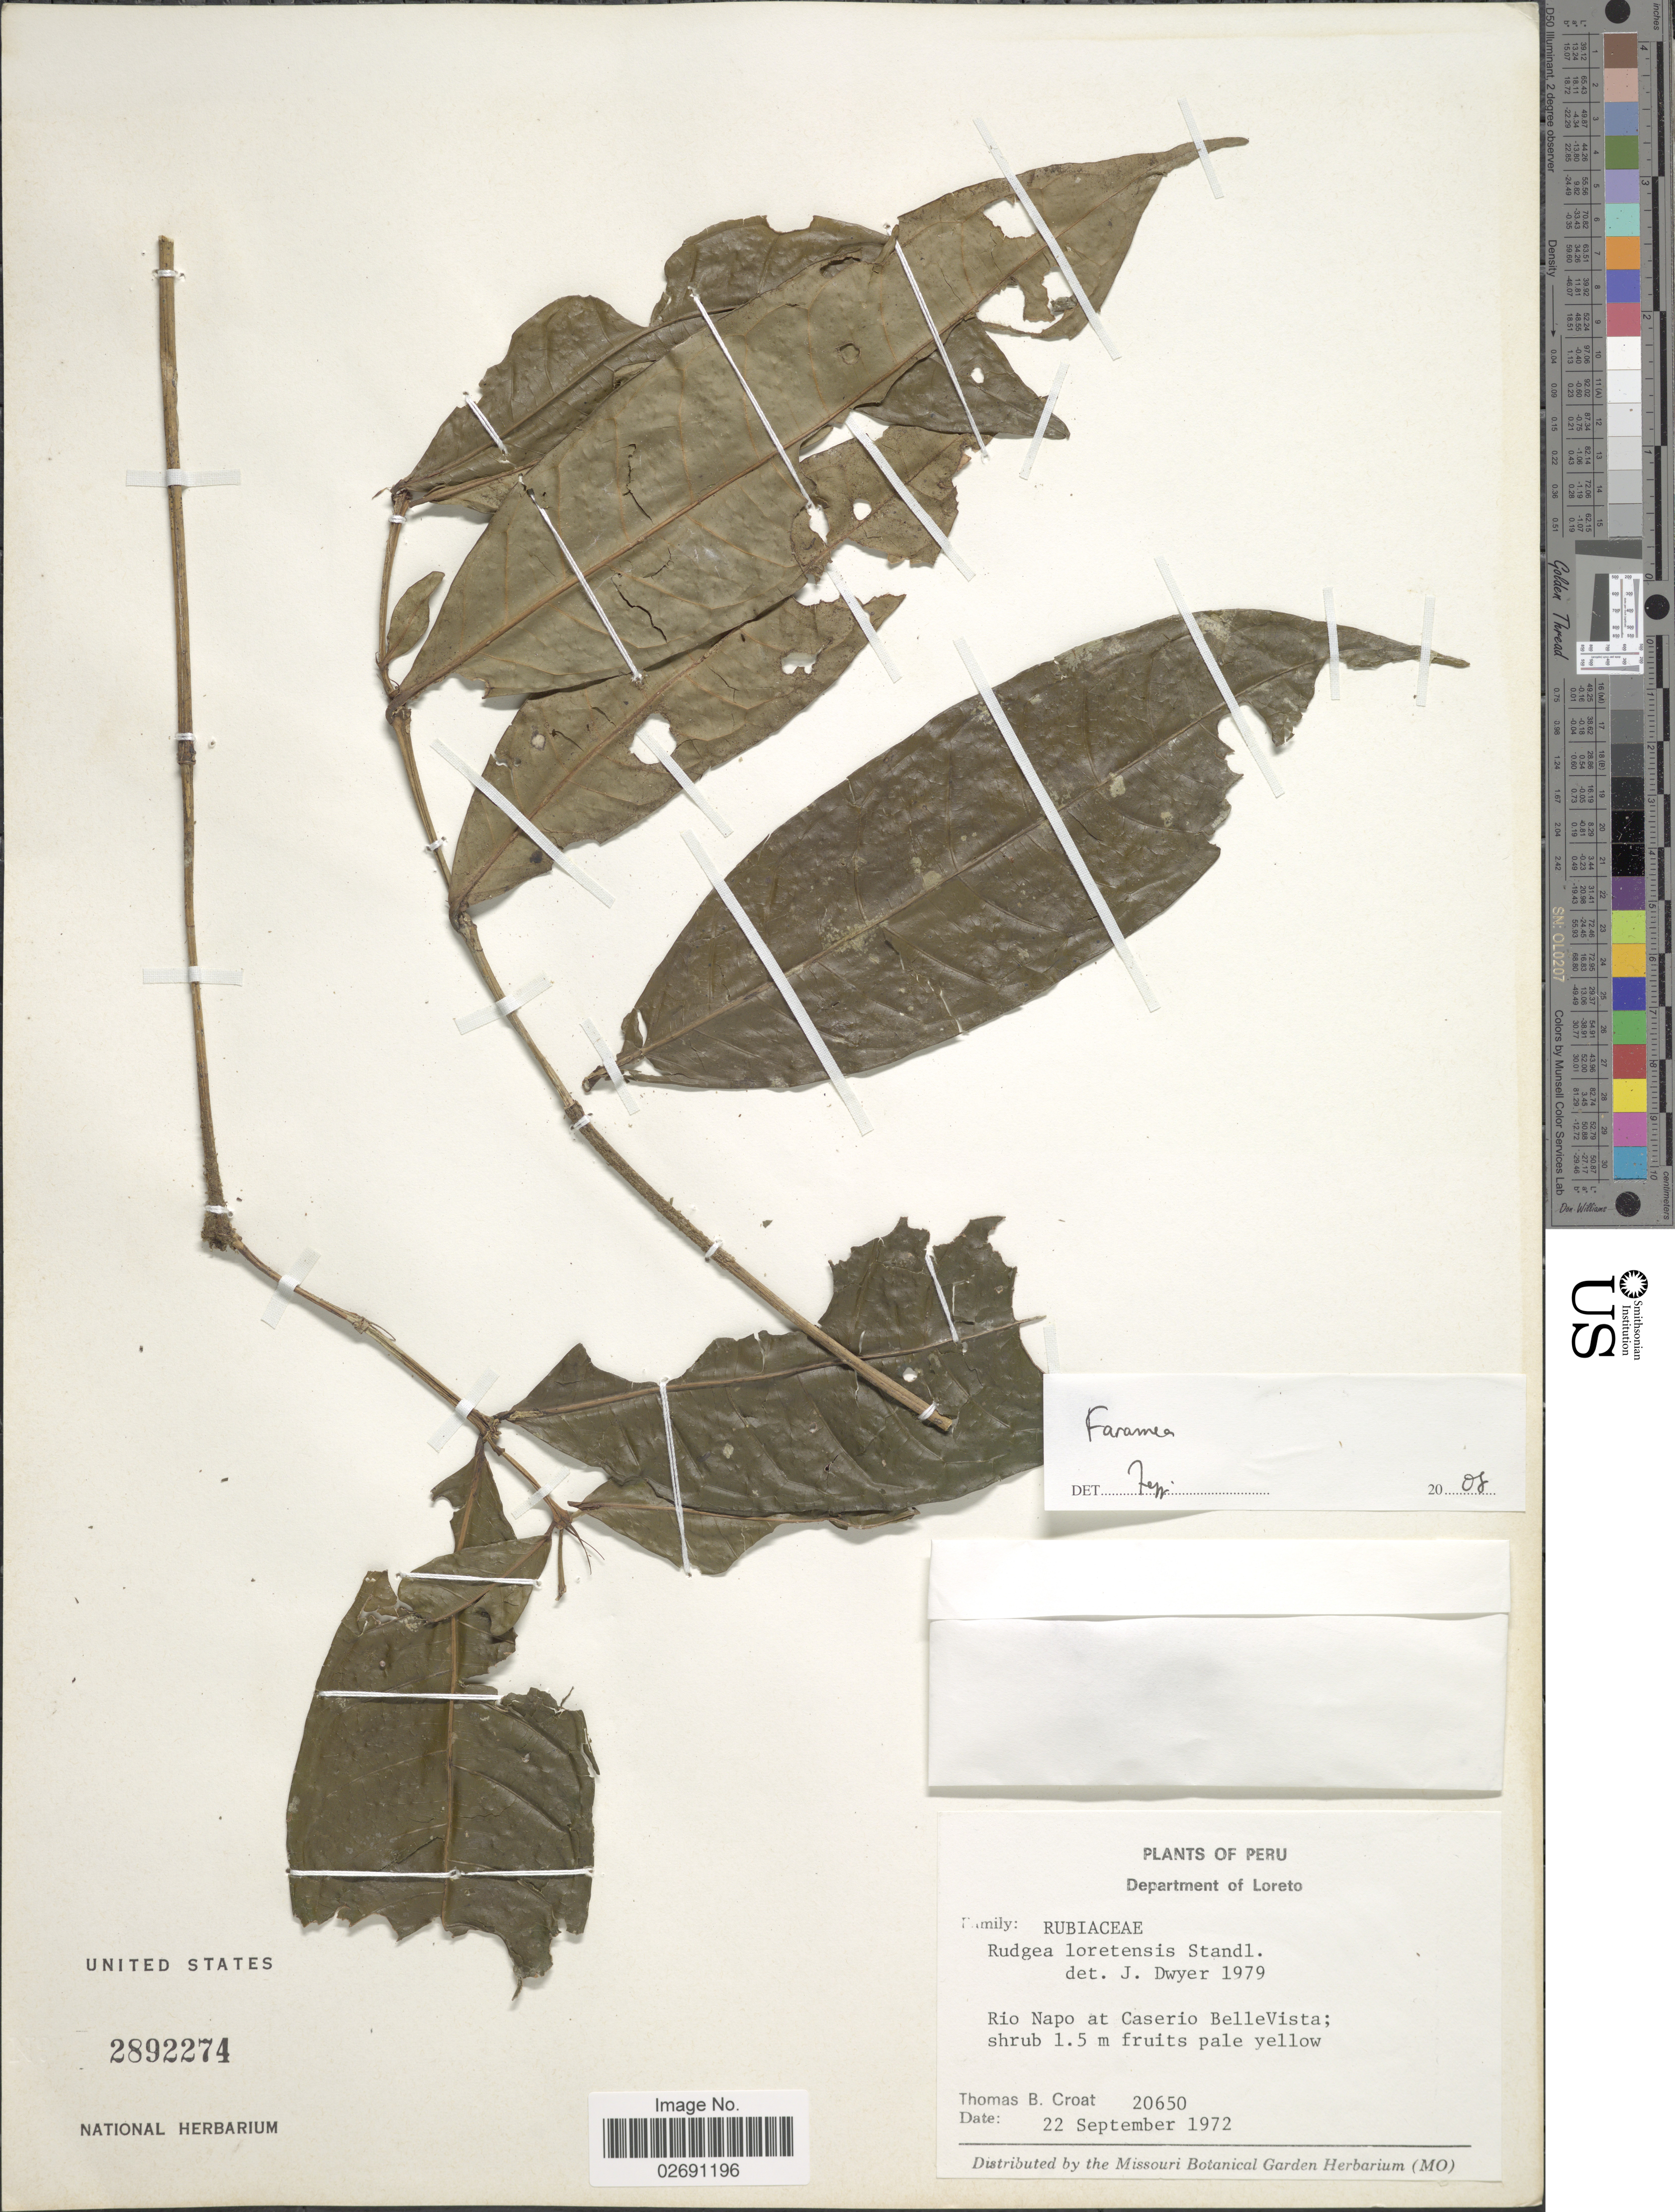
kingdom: Plantae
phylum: Tracheophyta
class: Magnoliopsida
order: Gentianales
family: Rubiaceae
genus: Faramea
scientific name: Faramea sp.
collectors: T. B. Croat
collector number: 2060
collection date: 1972-09-22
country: Peru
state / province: Loreto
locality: Rio Napo at Caseria Belle Vista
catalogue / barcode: US 2892274